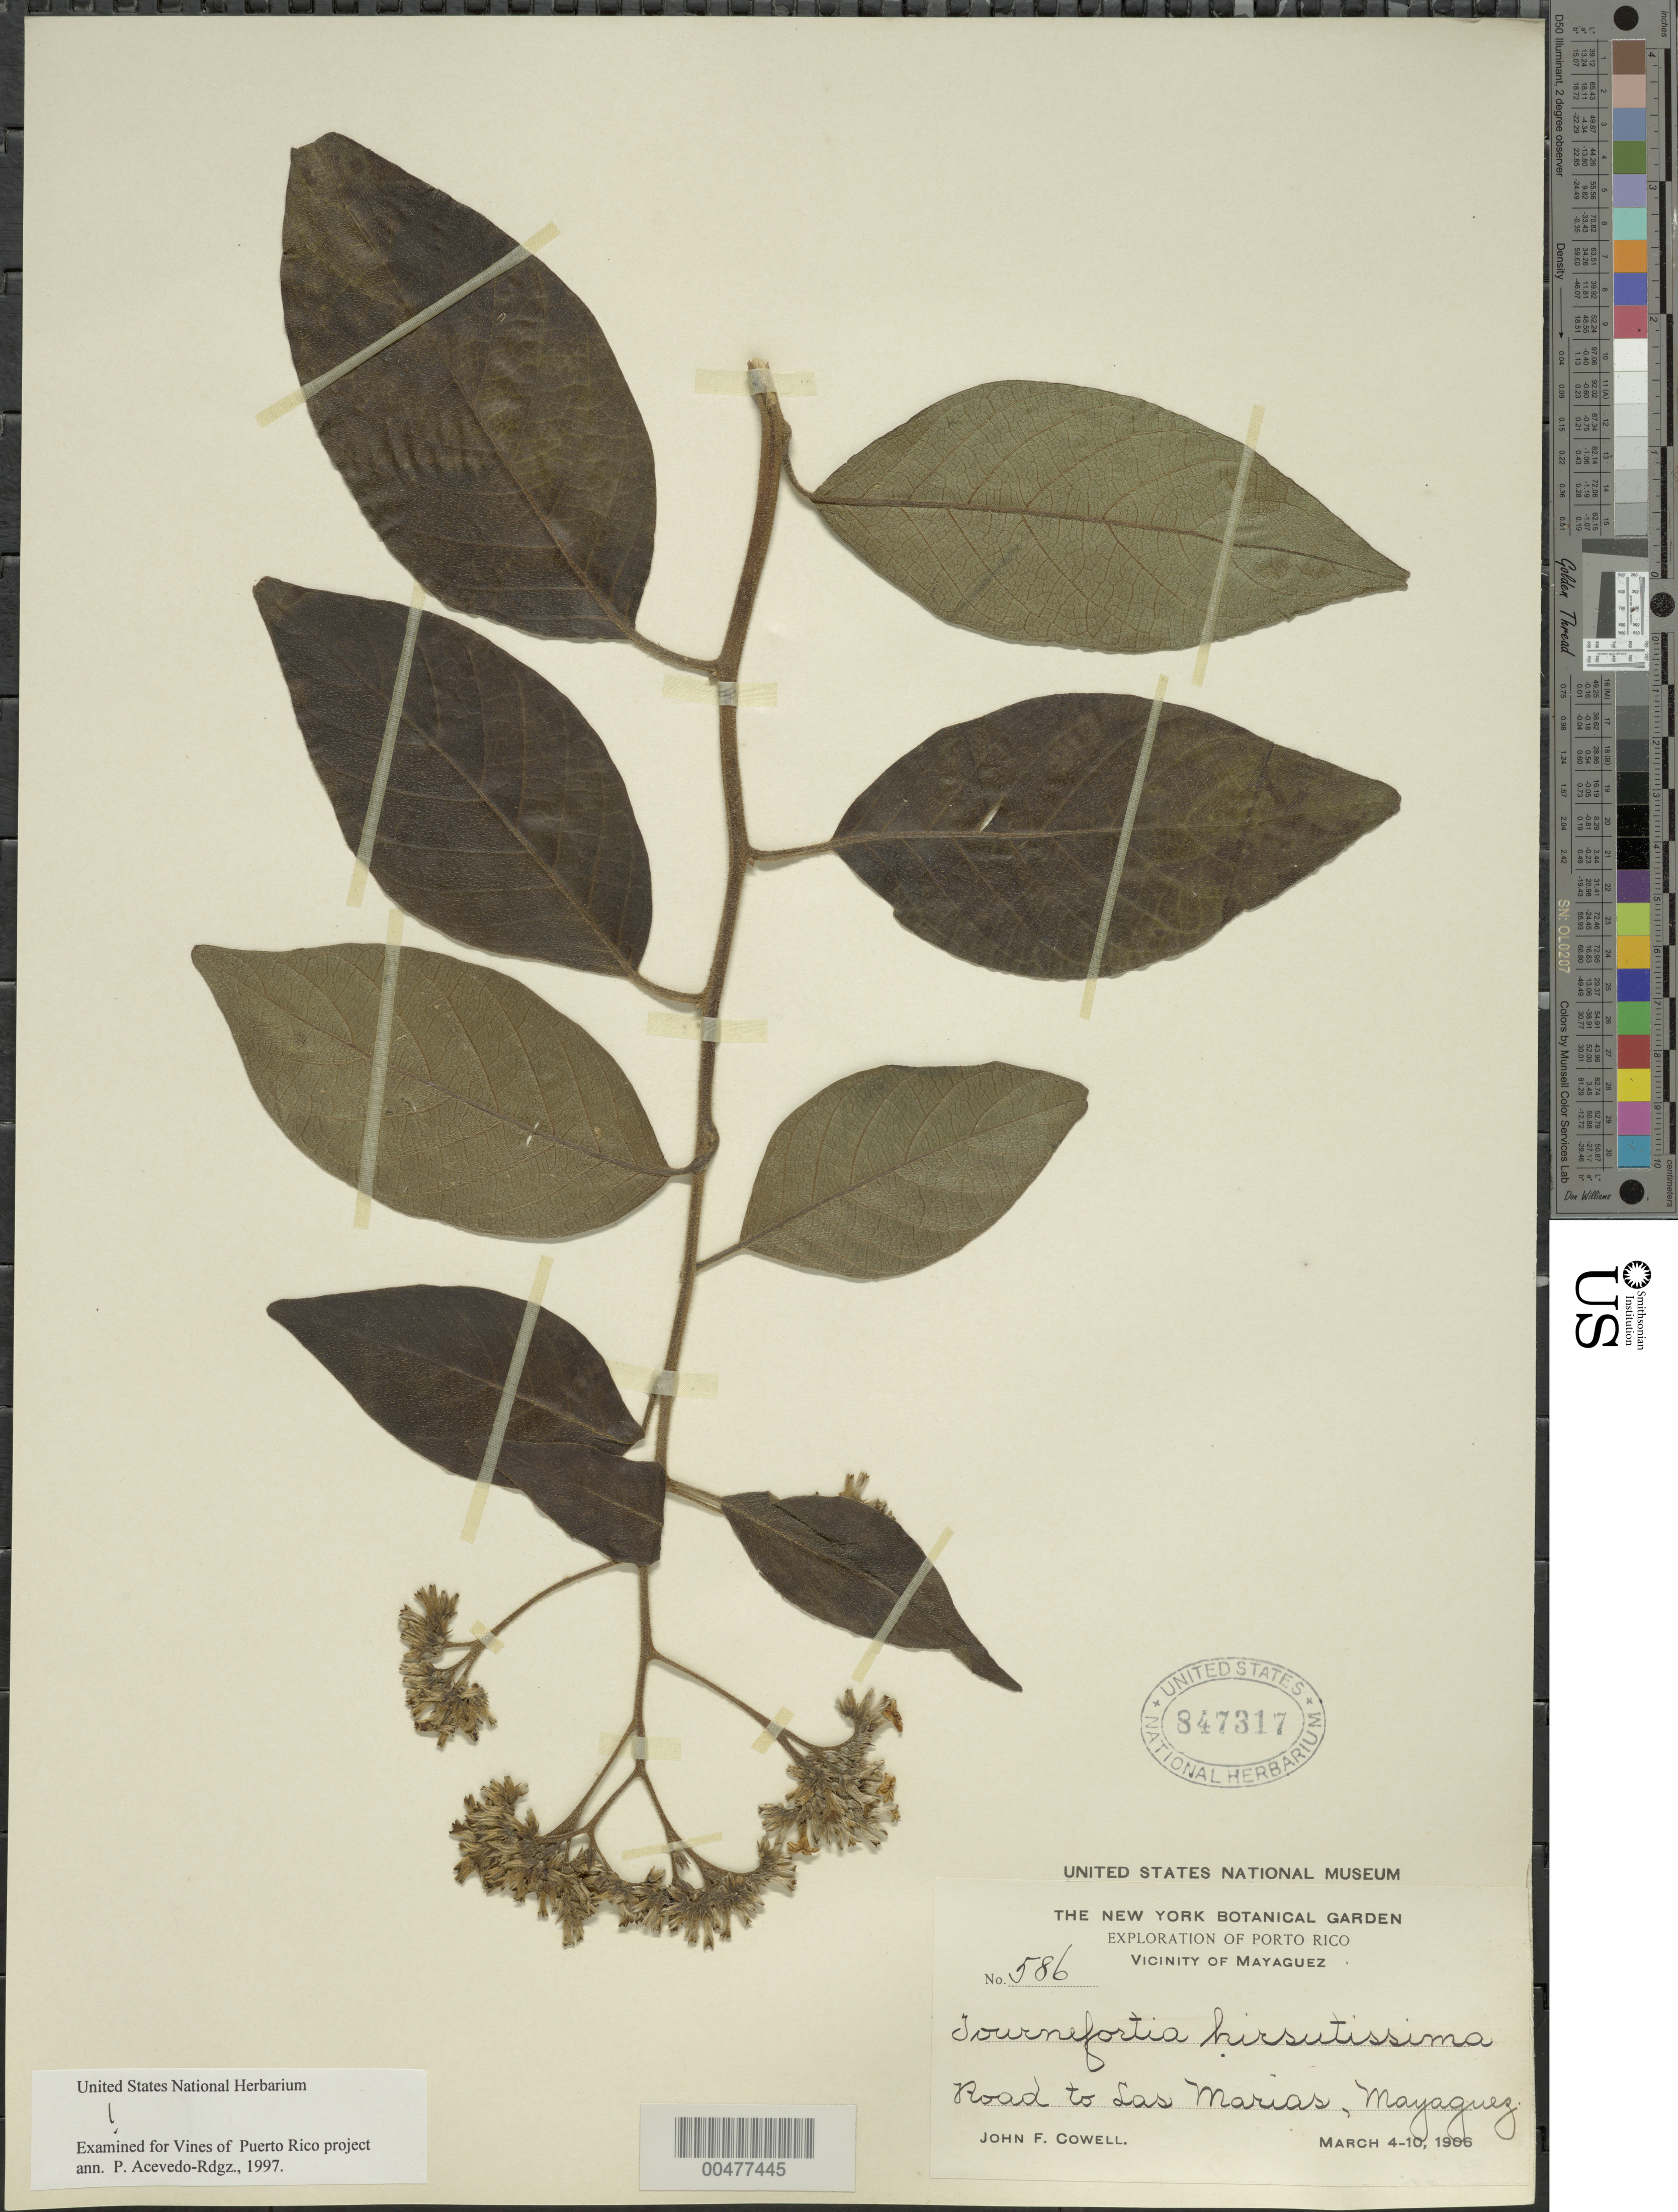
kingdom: Plantae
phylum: Tracheophyta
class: Magnoliopsida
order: Boraginales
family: Heliotropiaceae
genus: Tournefortia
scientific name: Tournefortia hirsutissima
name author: L.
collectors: J. F. Cowell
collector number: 586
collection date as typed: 04 Mar 1906 to 10 Mar 1906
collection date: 1906-03-04/1906-03-10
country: Puerto Rico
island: Greater Antilles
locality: Road to Las Marias, Mayaguez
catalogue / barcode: US 847317